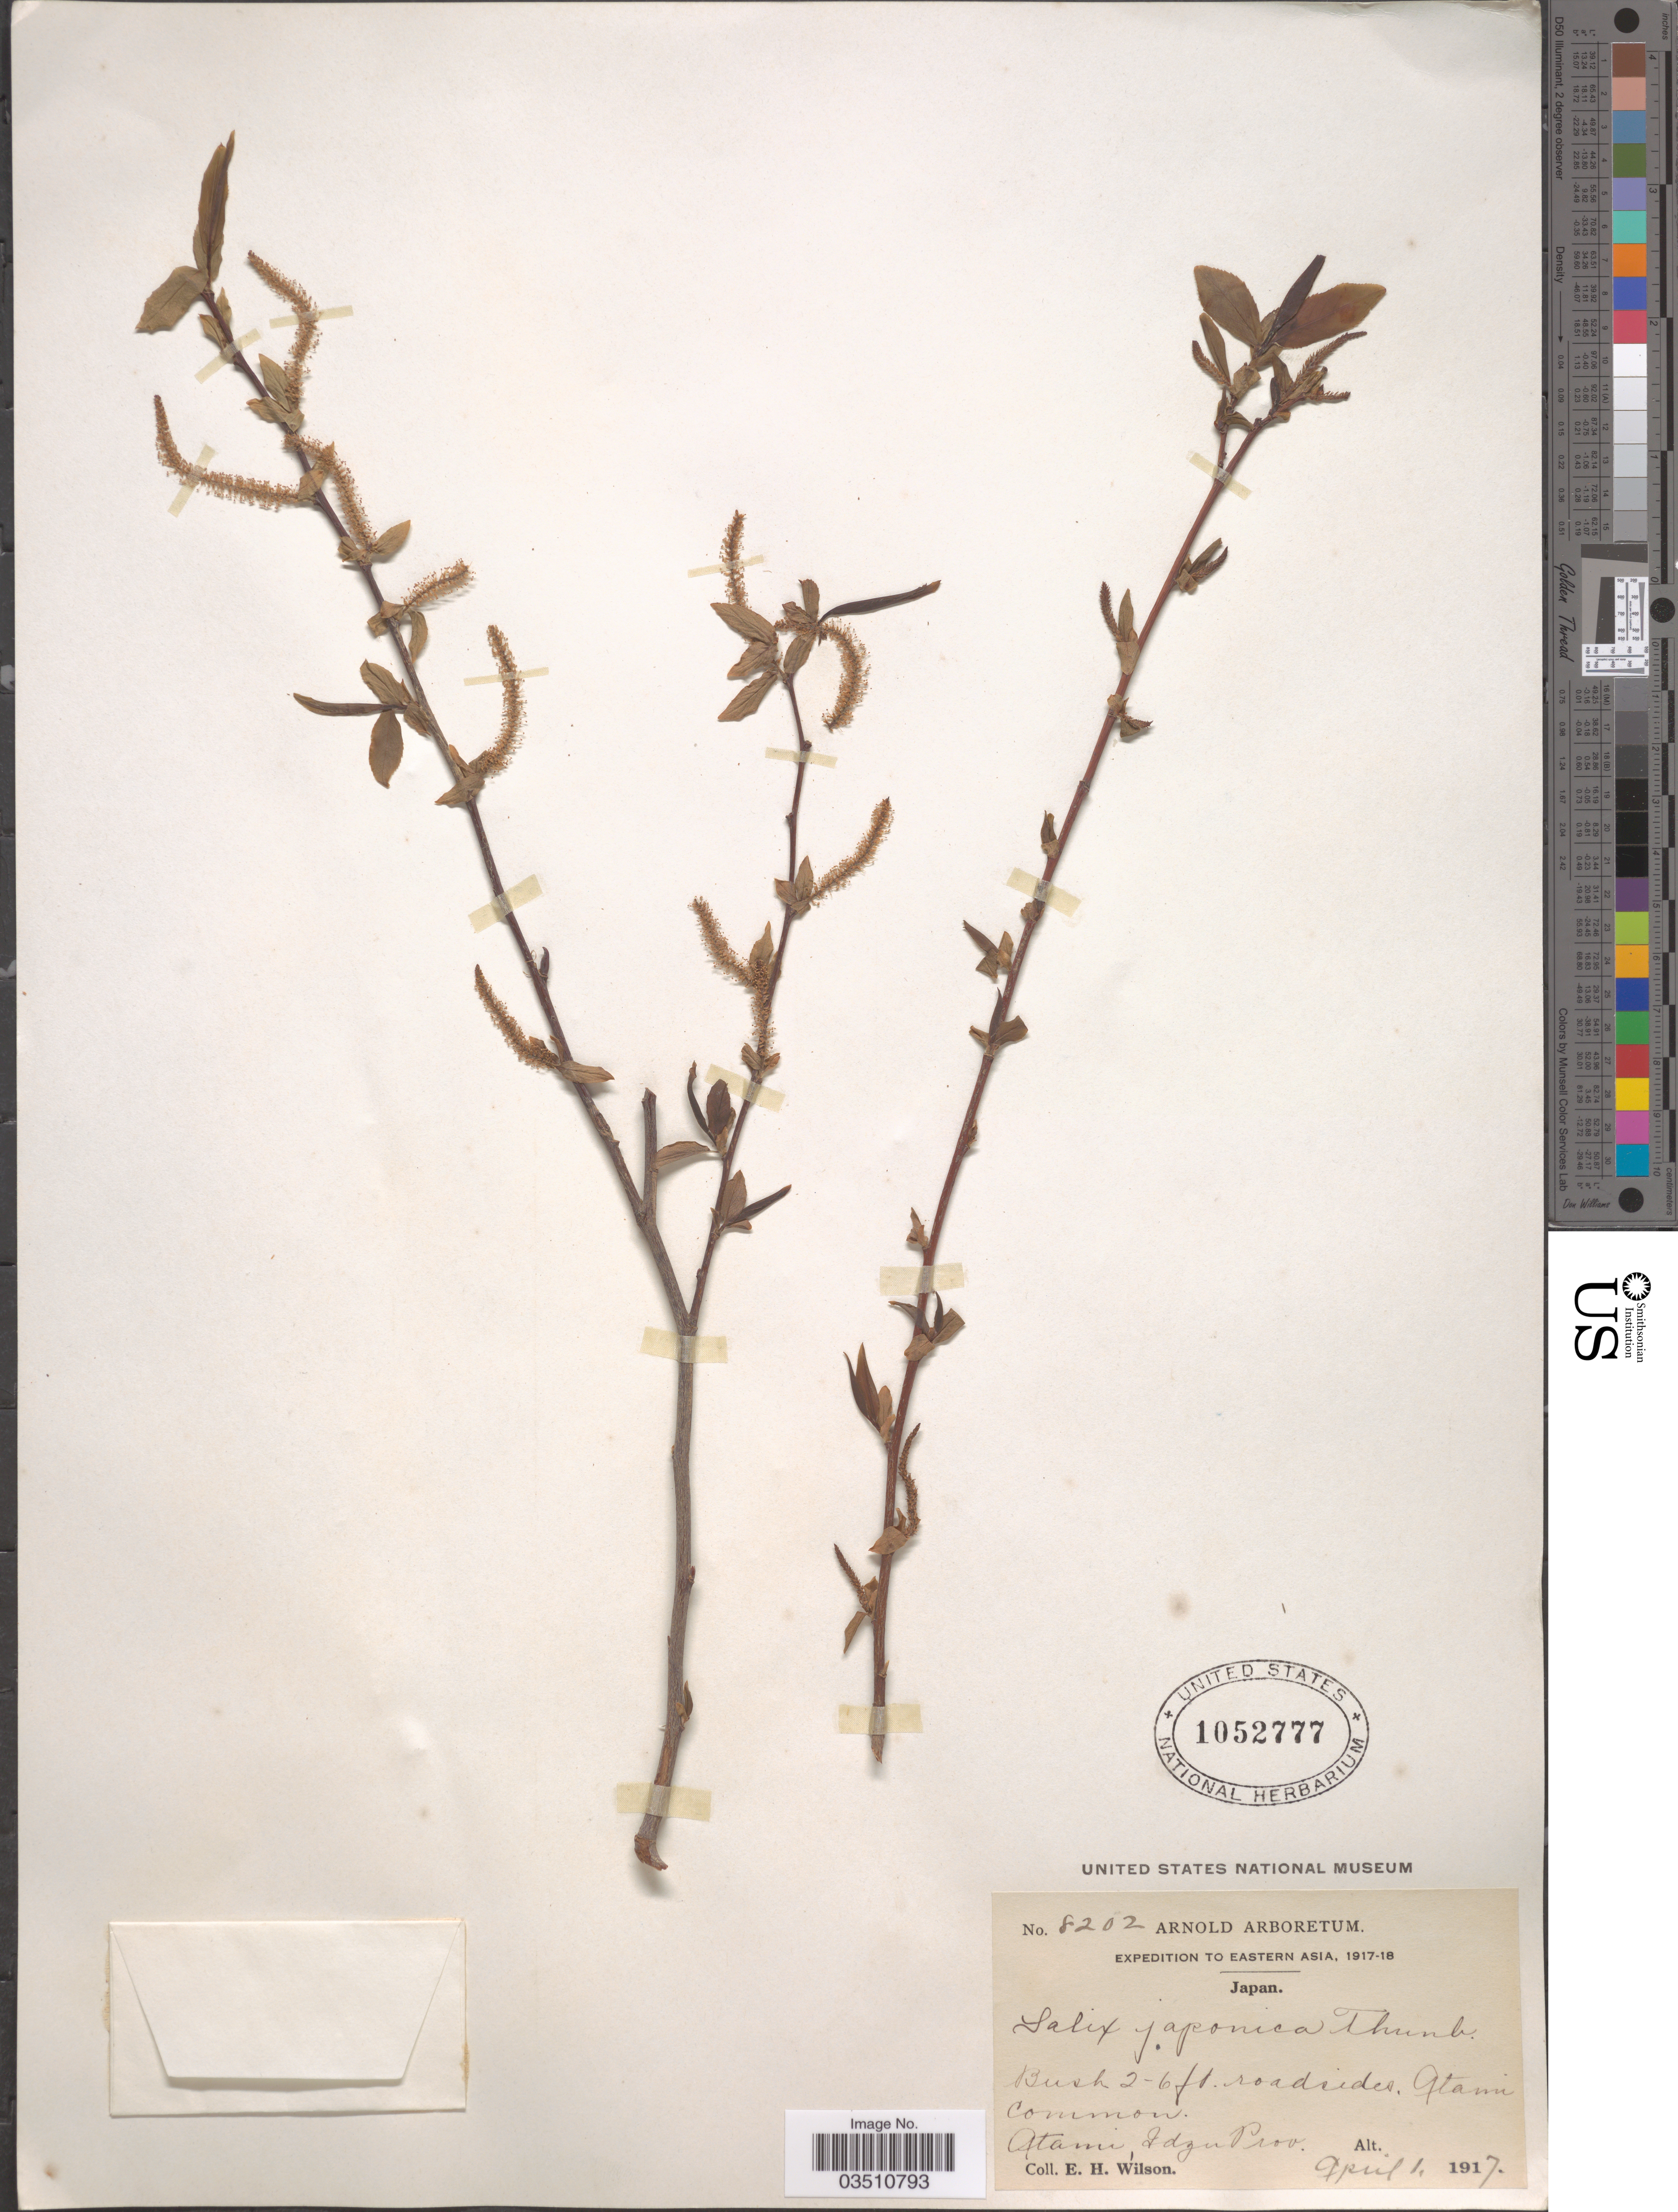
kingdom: Plantae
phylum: Tracheophyta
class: Magnoliopsida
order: Malpighiales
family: Salicaceae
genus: Salix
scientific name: Salix japonica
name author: Thunb.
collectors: E. Wilson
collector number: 8202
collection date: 1917-04-01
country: Japan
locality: Atami, Idzu Prov.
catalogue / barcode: US 1052777